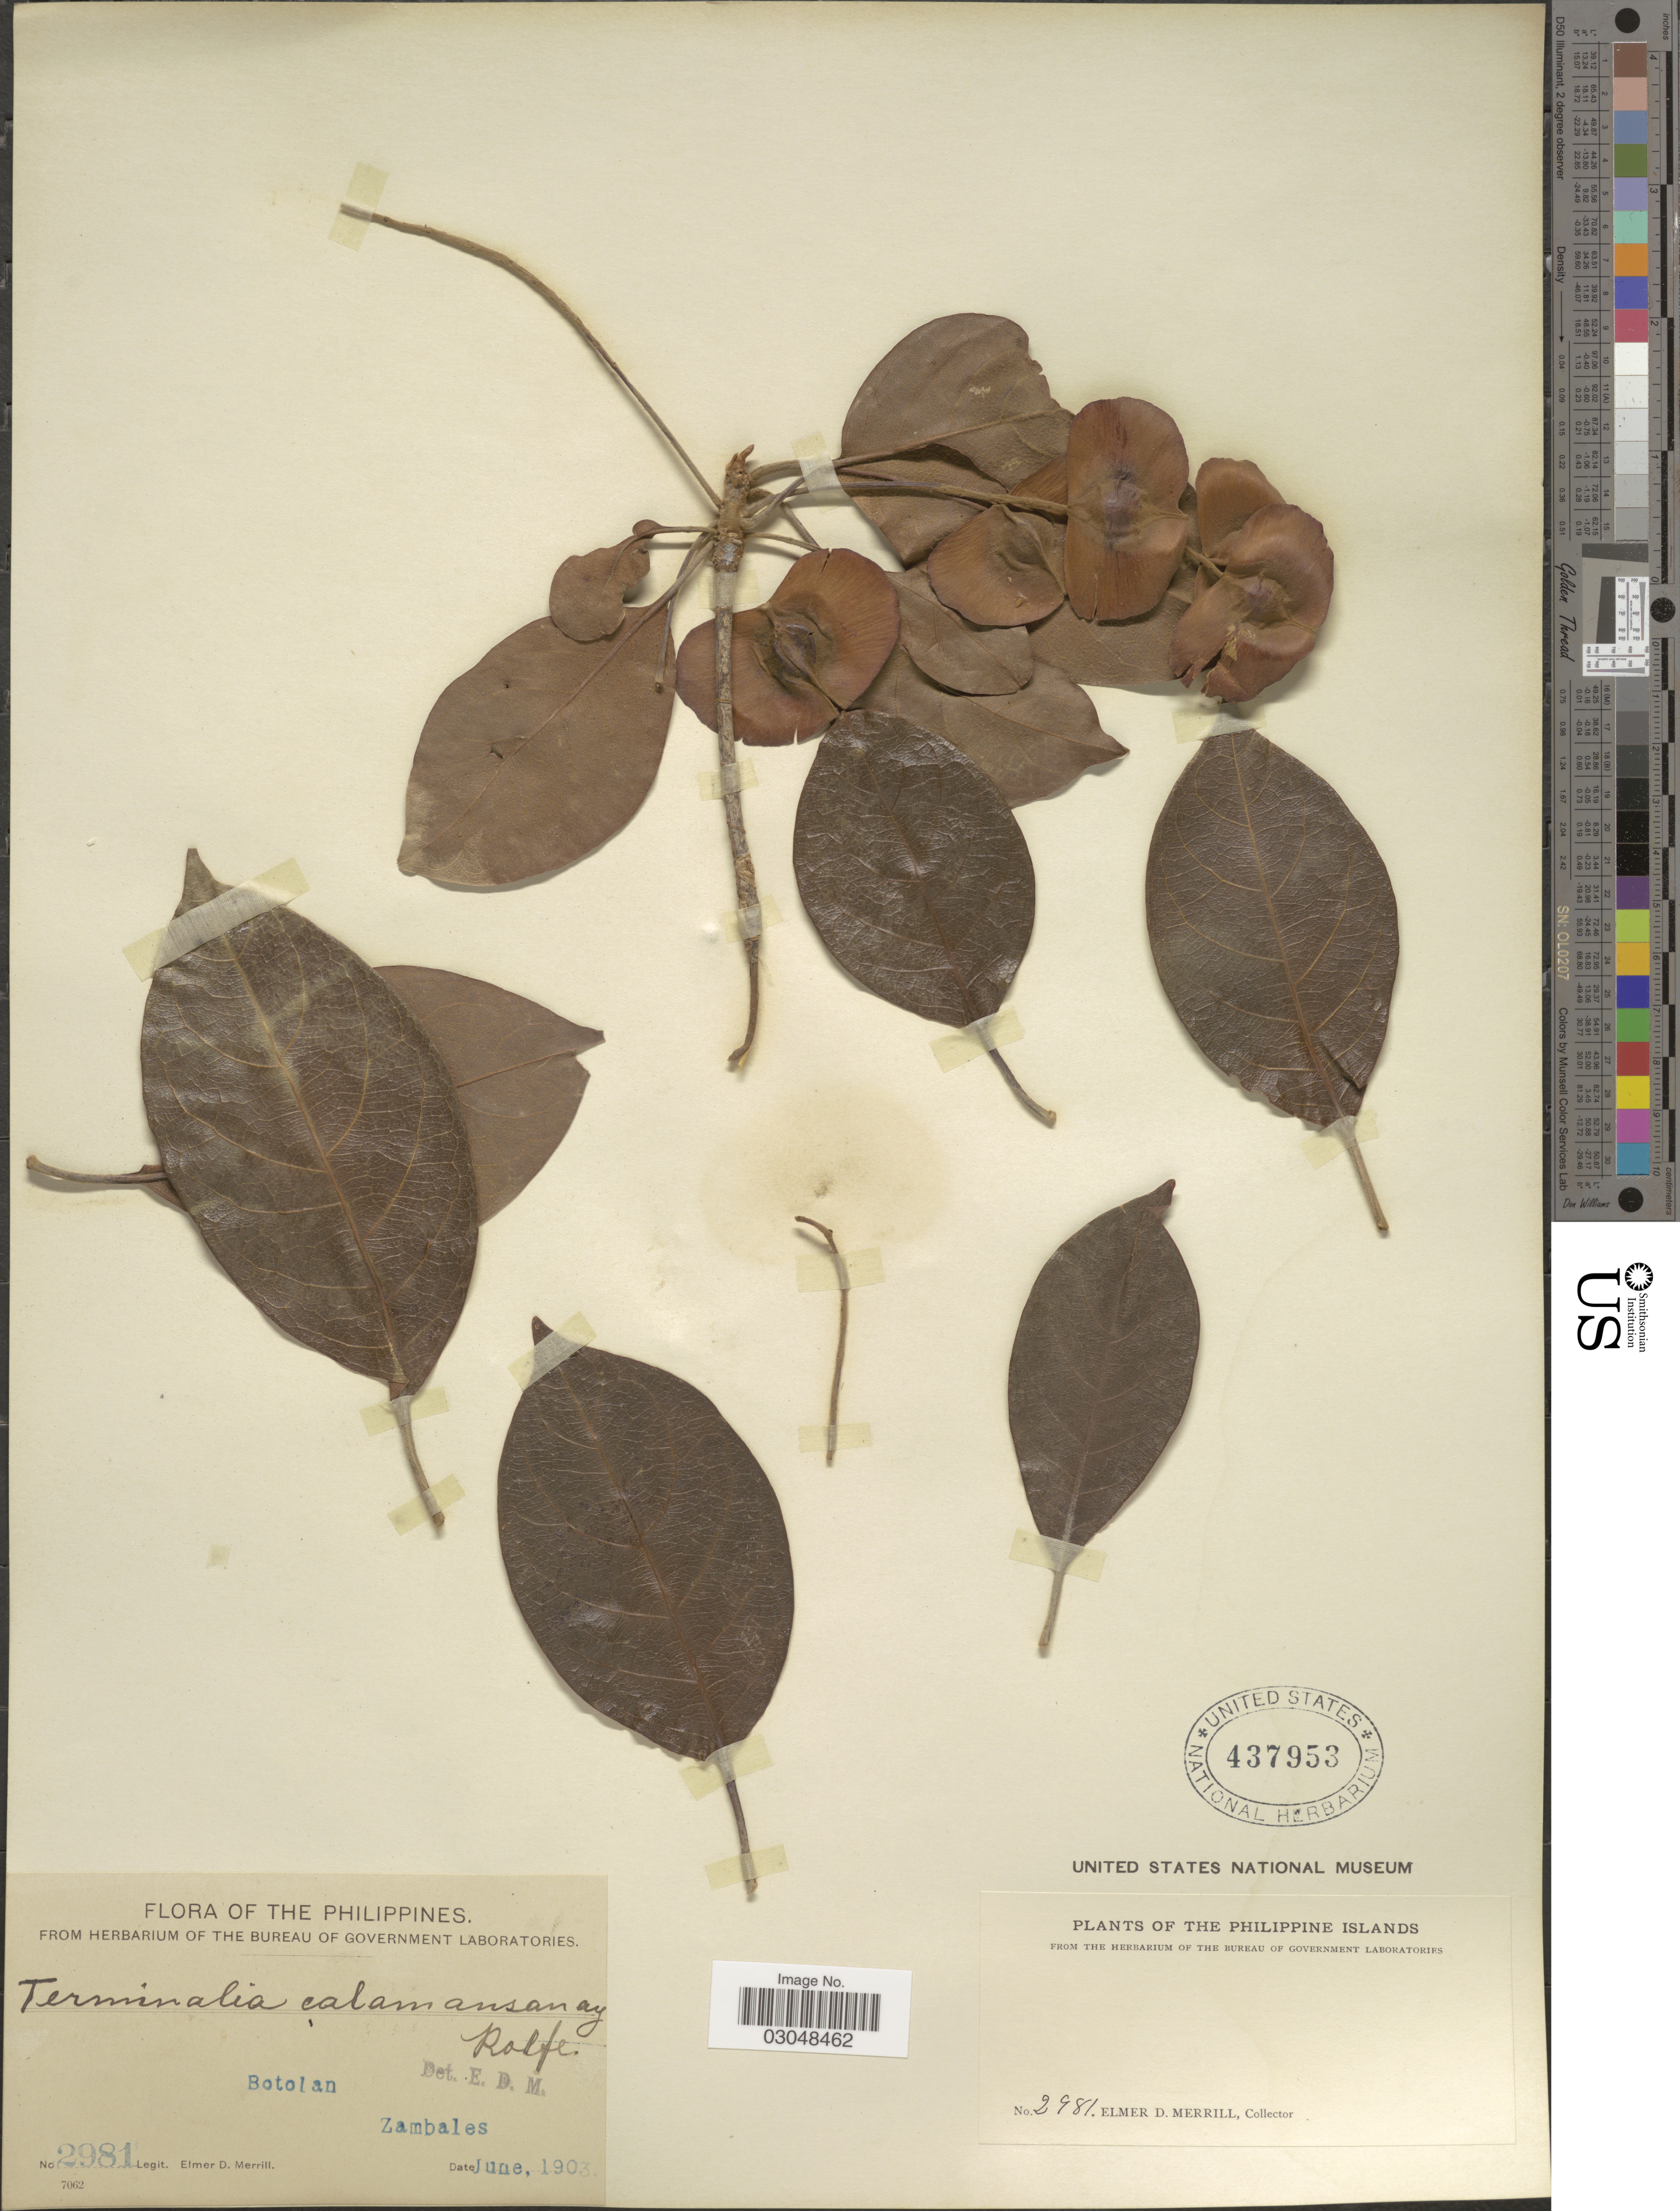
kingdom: Plantae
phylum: Tracheophyta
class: Magnoliopsida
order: Myrtales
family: Combretaceae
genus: Terminalia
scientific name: Terminalia calamansanai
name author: (Blanco) Rolfe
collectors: E. D. Merrill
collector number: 2981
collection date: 1903-06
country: Philippines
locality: The Philippine Islands, Botolan, Zambales.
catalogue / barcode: US 437953